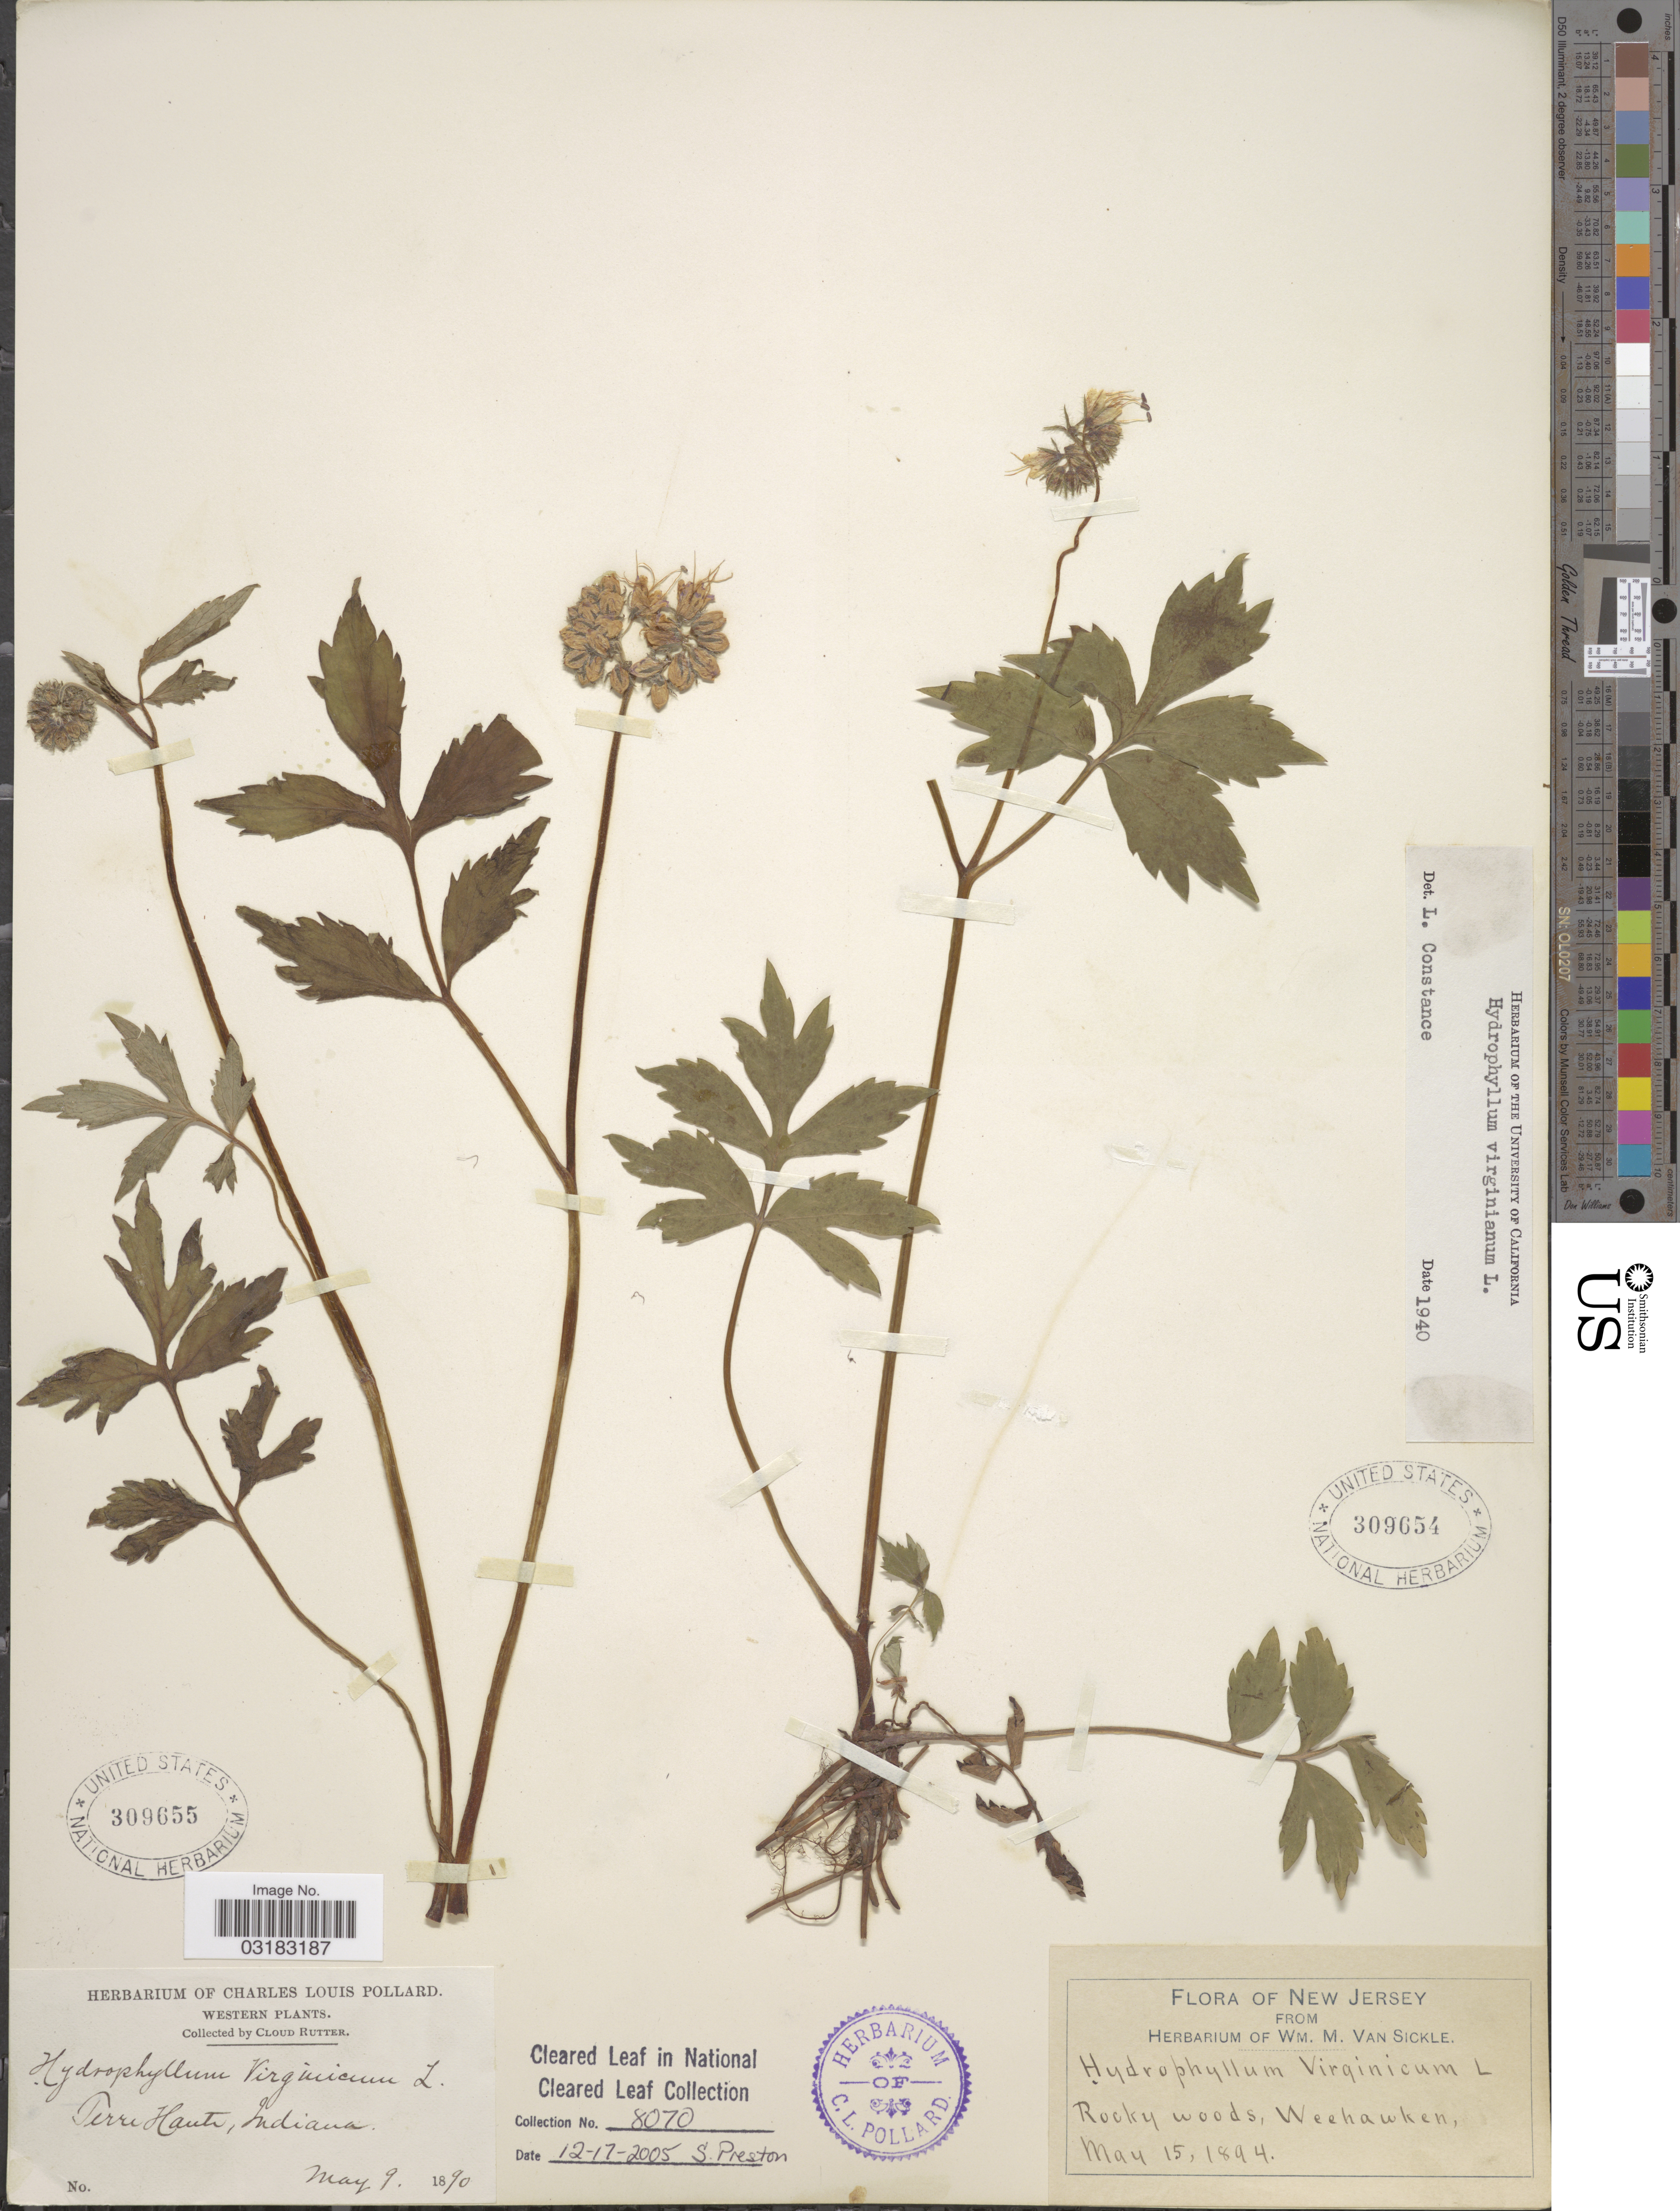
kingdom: Plantae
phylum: Tracheophyta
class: Magnoliopsida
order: Boraginales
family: Hydrophyllaceae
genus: Hydrophyllum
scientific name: Hydrophyllum virginianum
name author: L.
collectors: ex herb. Wm. M. Van Sickle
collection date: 1894-05-15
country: United States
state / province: New Jersey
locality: Rocky woods, Weehawken.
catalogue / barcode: US 309654